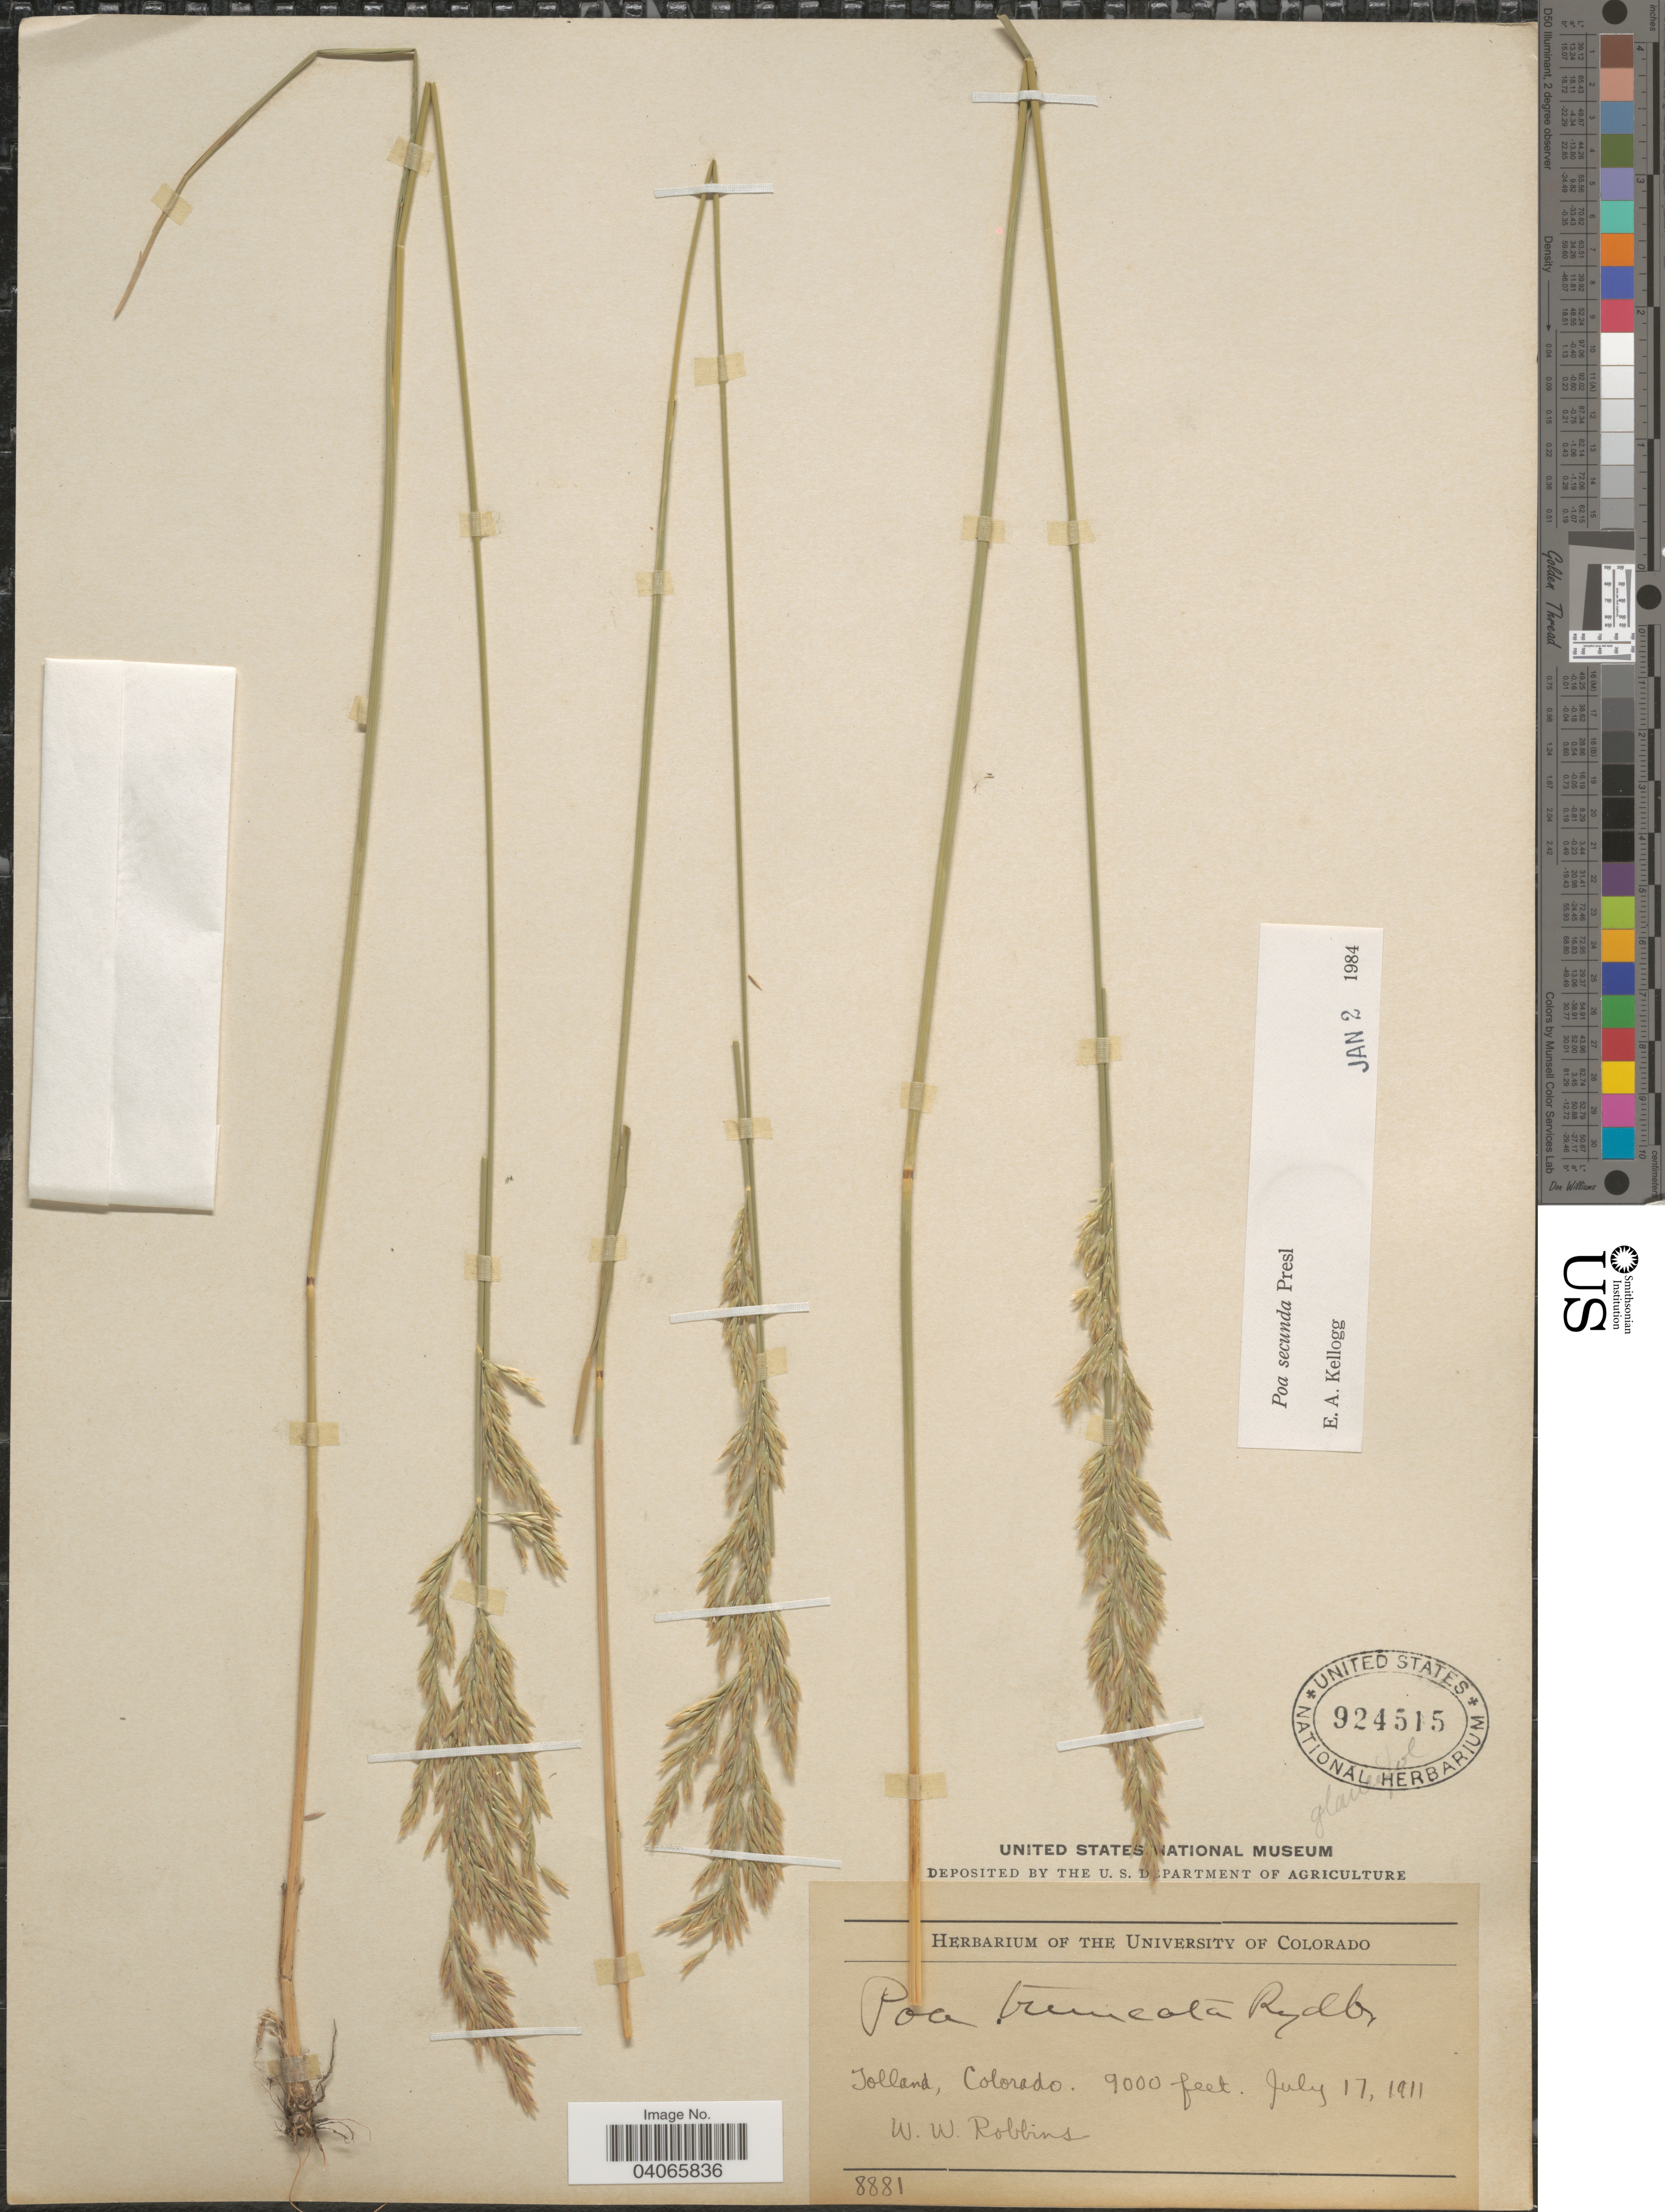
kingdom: Plantae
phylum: Tracheophyta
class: Liliopsida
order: Poales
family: Poaceae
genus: Poa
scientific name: Poa secunda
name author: J. Presl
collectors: W. Robbins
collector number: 8881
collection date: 1911-07-17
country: United States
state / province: Colorado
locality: Tolland.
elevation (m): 2743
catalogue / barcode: US 924515